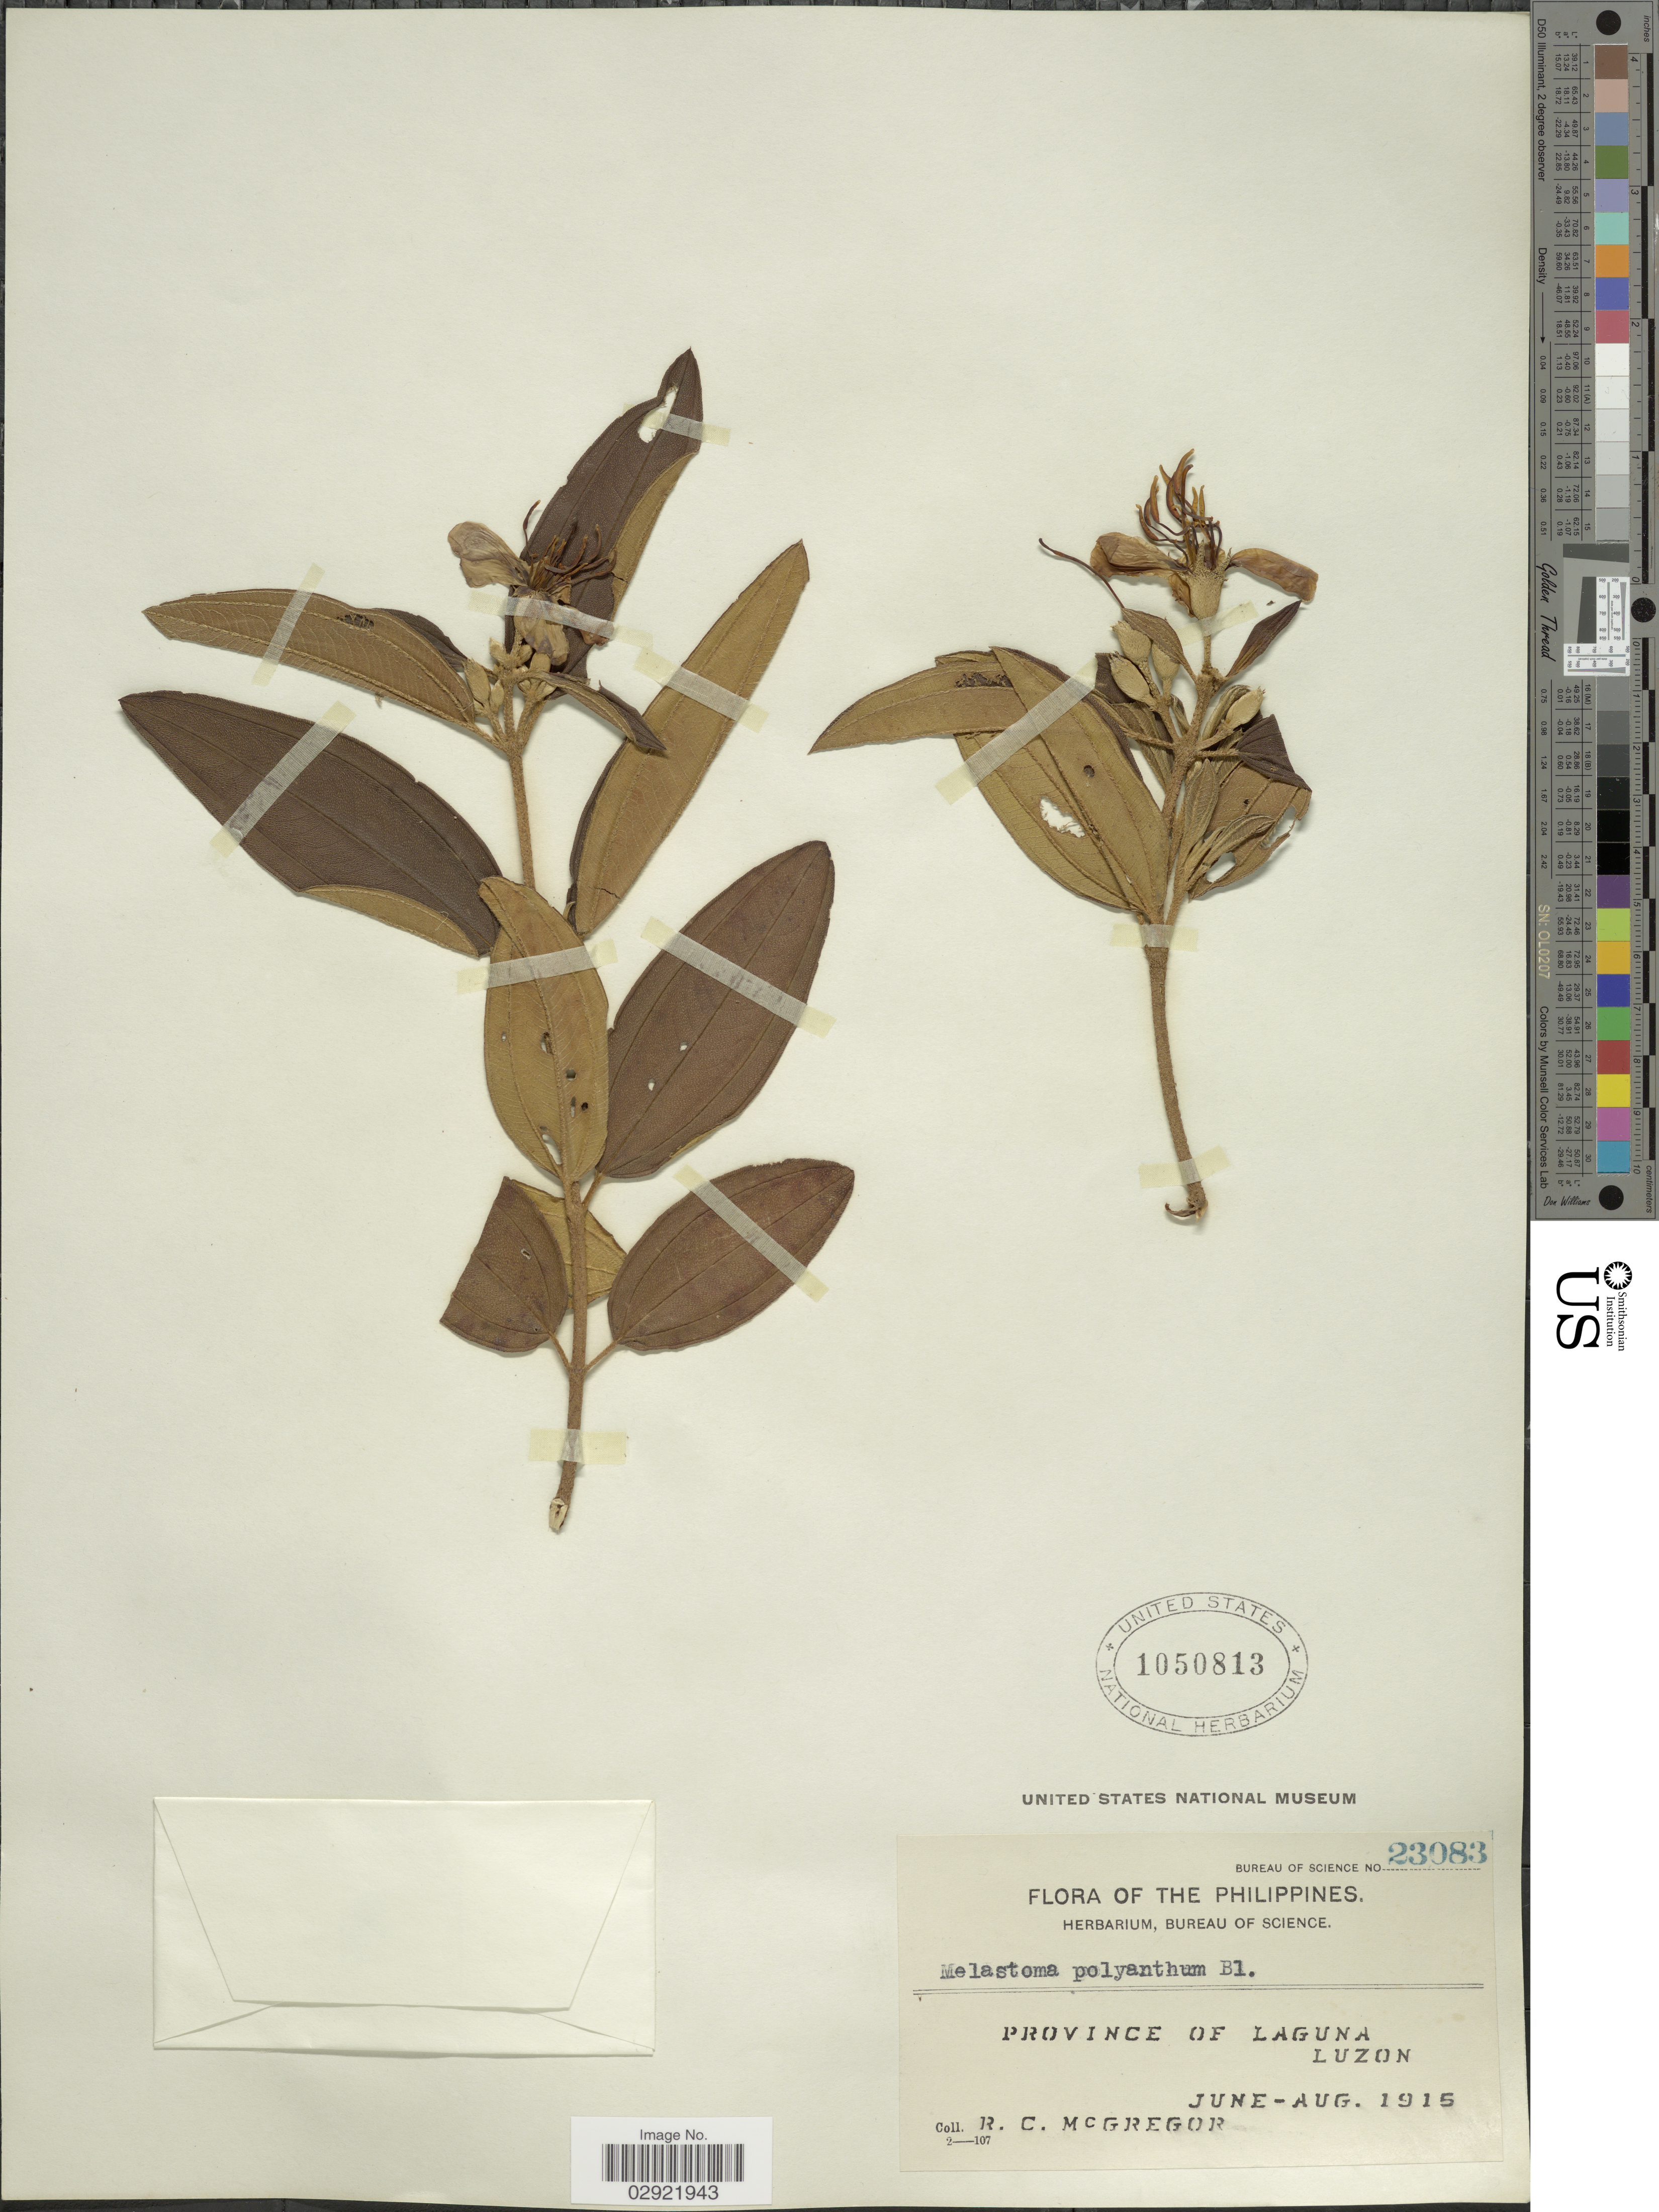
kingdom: Plantae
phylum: Tracheophyta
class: Magnoliopsida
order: Myrtales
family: Melastomataceae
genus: Melastoma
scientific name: Melastoma malabathricum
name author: L.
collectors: R. C. McGregor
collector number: Bureau of Science 23083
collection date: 1915-06/1915-08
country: Philippines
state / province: Calabarzon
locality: Province of Laguna, Luzon.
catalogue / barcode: US 1050813